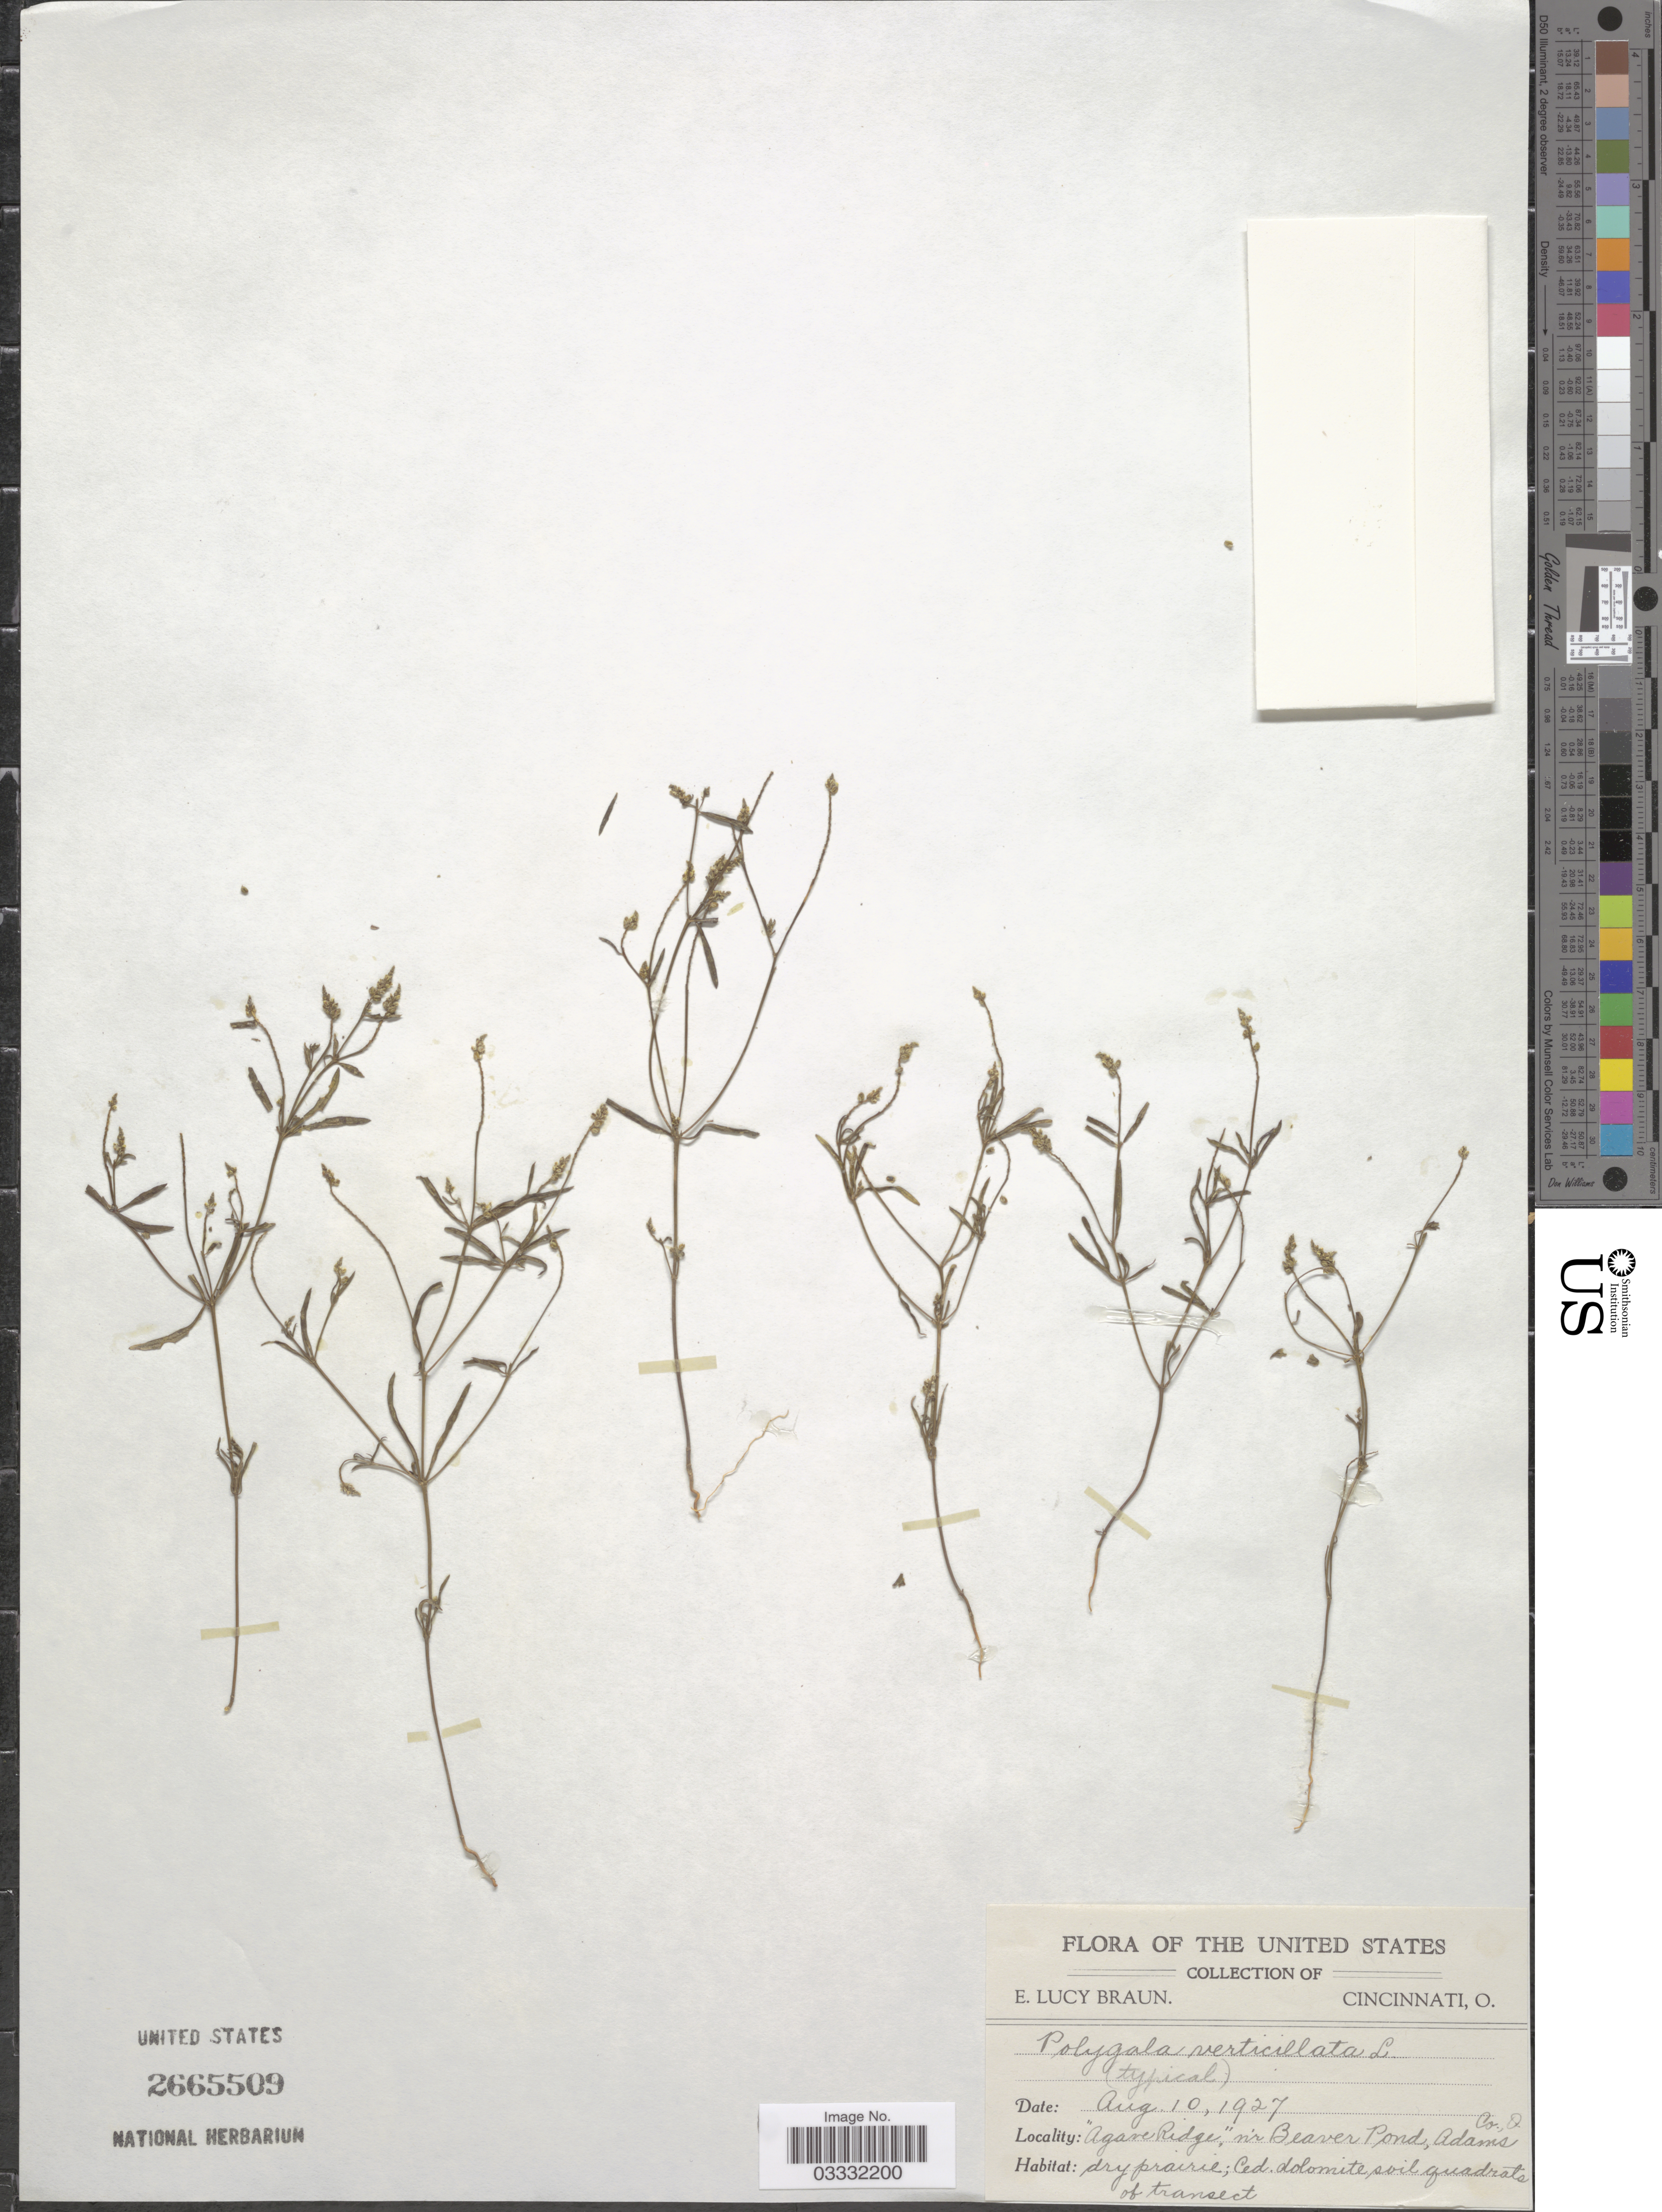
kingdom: Plantae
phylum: Tracheophyta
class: Magnoliopsida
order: Fabales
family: Polygalaceae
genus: Polygala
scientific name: Polygala verticillata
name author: L.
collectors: E. L. Braun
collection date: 1927-08-10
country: United States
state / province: Ohio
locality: Agave Ridge,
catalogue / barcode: US 2665509